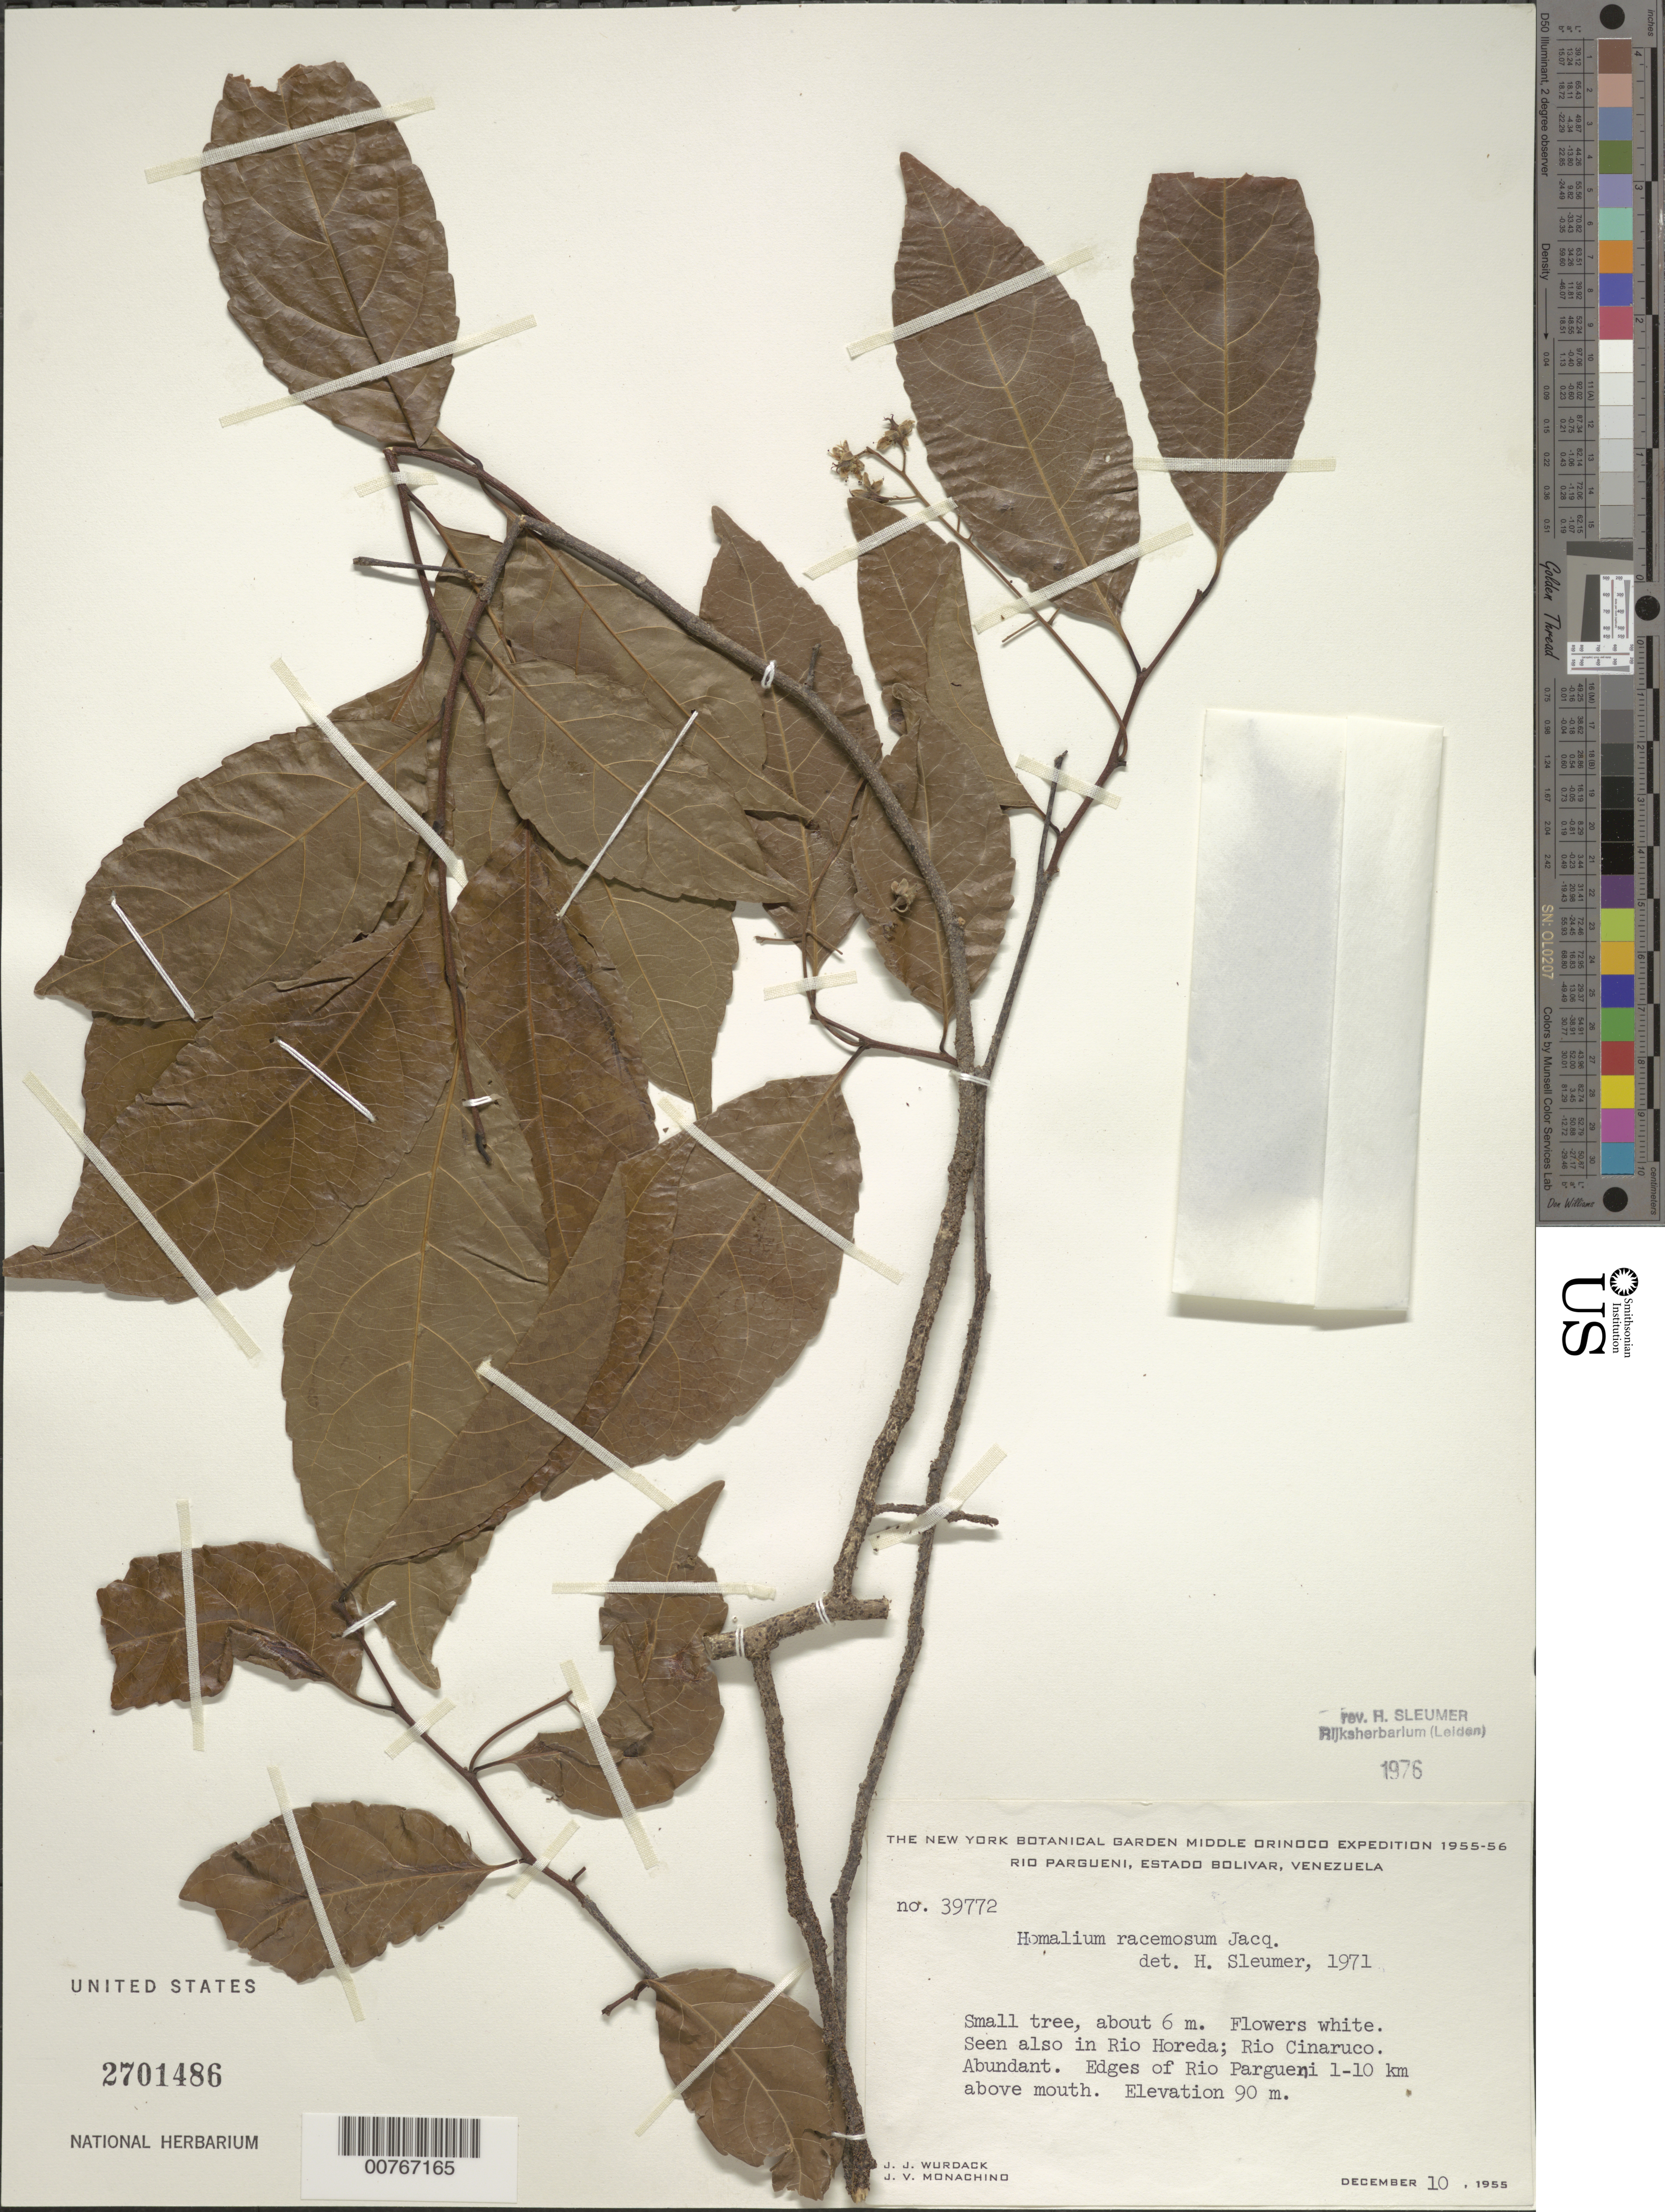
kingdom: Plantae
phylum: Tracheophyta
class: Magnoliopsida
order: Malpighiales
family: Salicaceae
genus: Homalium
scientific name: Homalium racemosum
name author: Jacq.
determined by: Sleumer, H. O.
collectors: J. J. Wurdack & J. V. Monachino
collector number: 39772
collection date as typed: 10-Dec-55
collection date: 1955-12-10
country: Venezuela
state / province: Bolívar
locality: Río Pargueni, 1-10 km above mouth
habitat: River edge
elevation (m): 90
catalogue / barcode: US 2701486